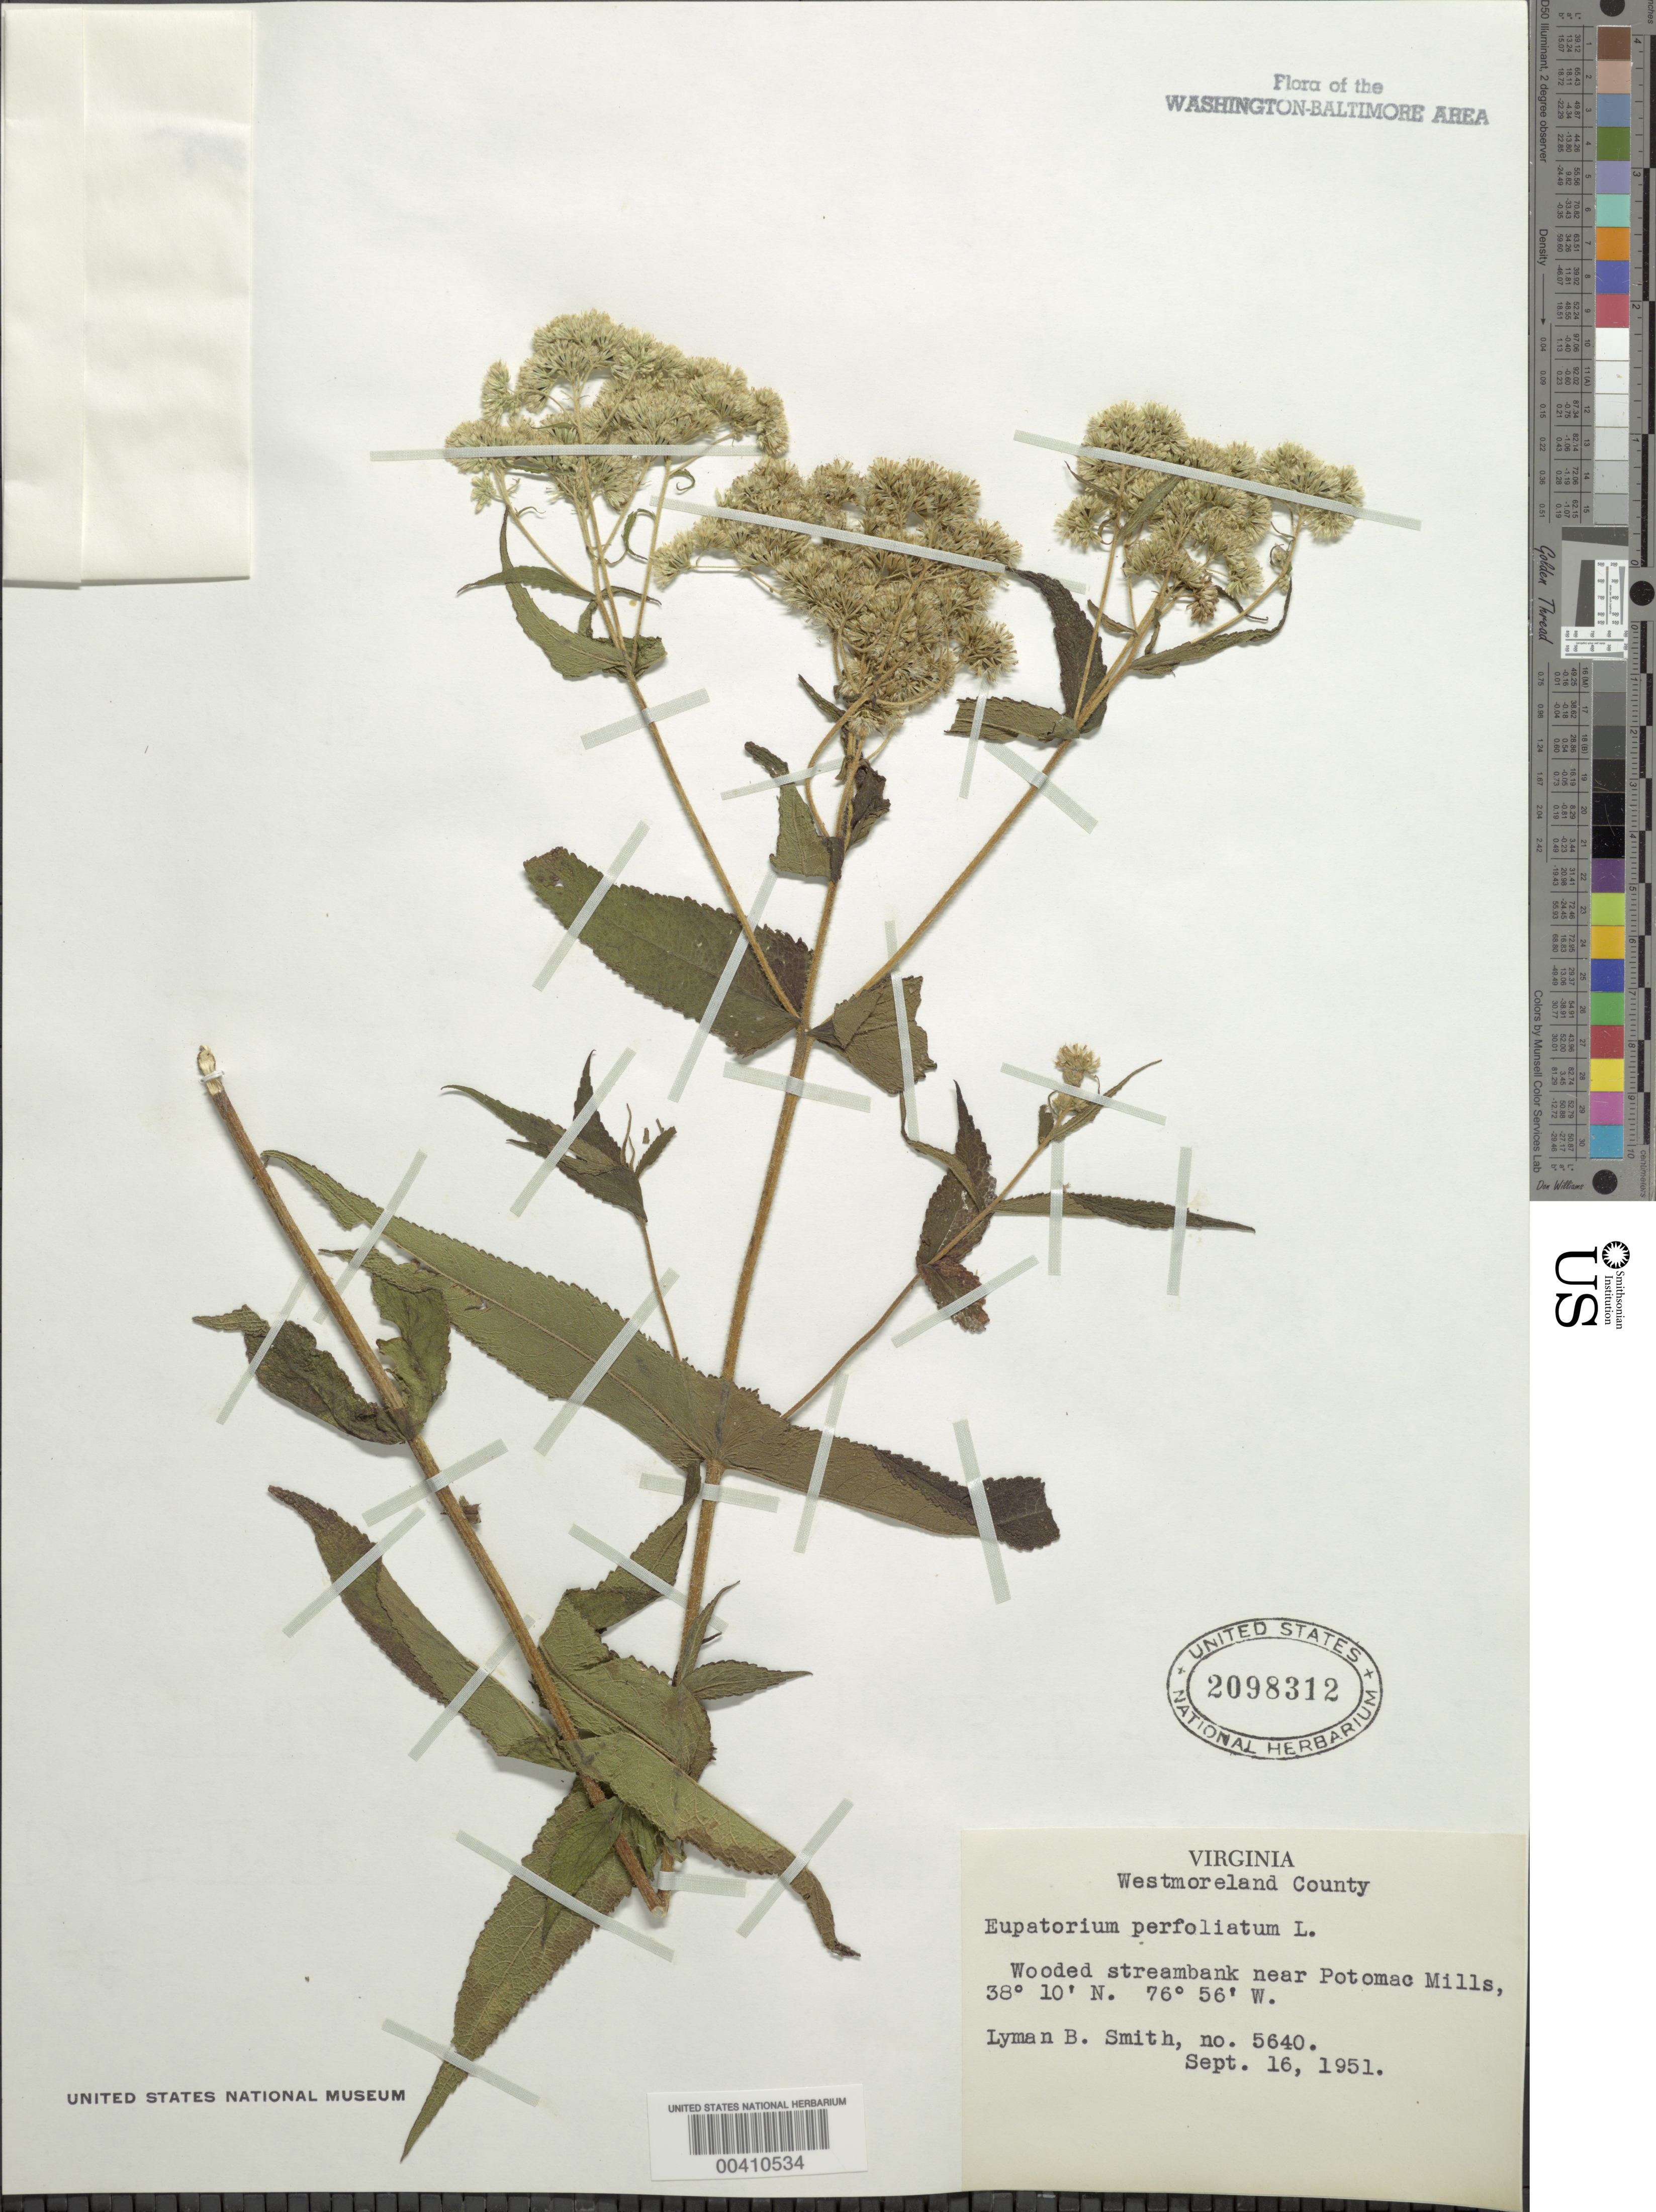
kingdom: Plantae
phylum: Tracheophyta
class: Magnoliopsida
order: Asterales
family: Asteraceae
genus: Eupatorium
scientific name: Eupatorium perfoliatum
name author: L.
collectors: L. Smith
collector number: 5640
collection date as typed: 16 Sep 1951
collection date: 1951-09-16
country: United States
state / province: Virginia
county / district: Westmoreland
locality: Near Potomac Mills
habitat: Wooded streambank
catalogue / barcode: US 2098312